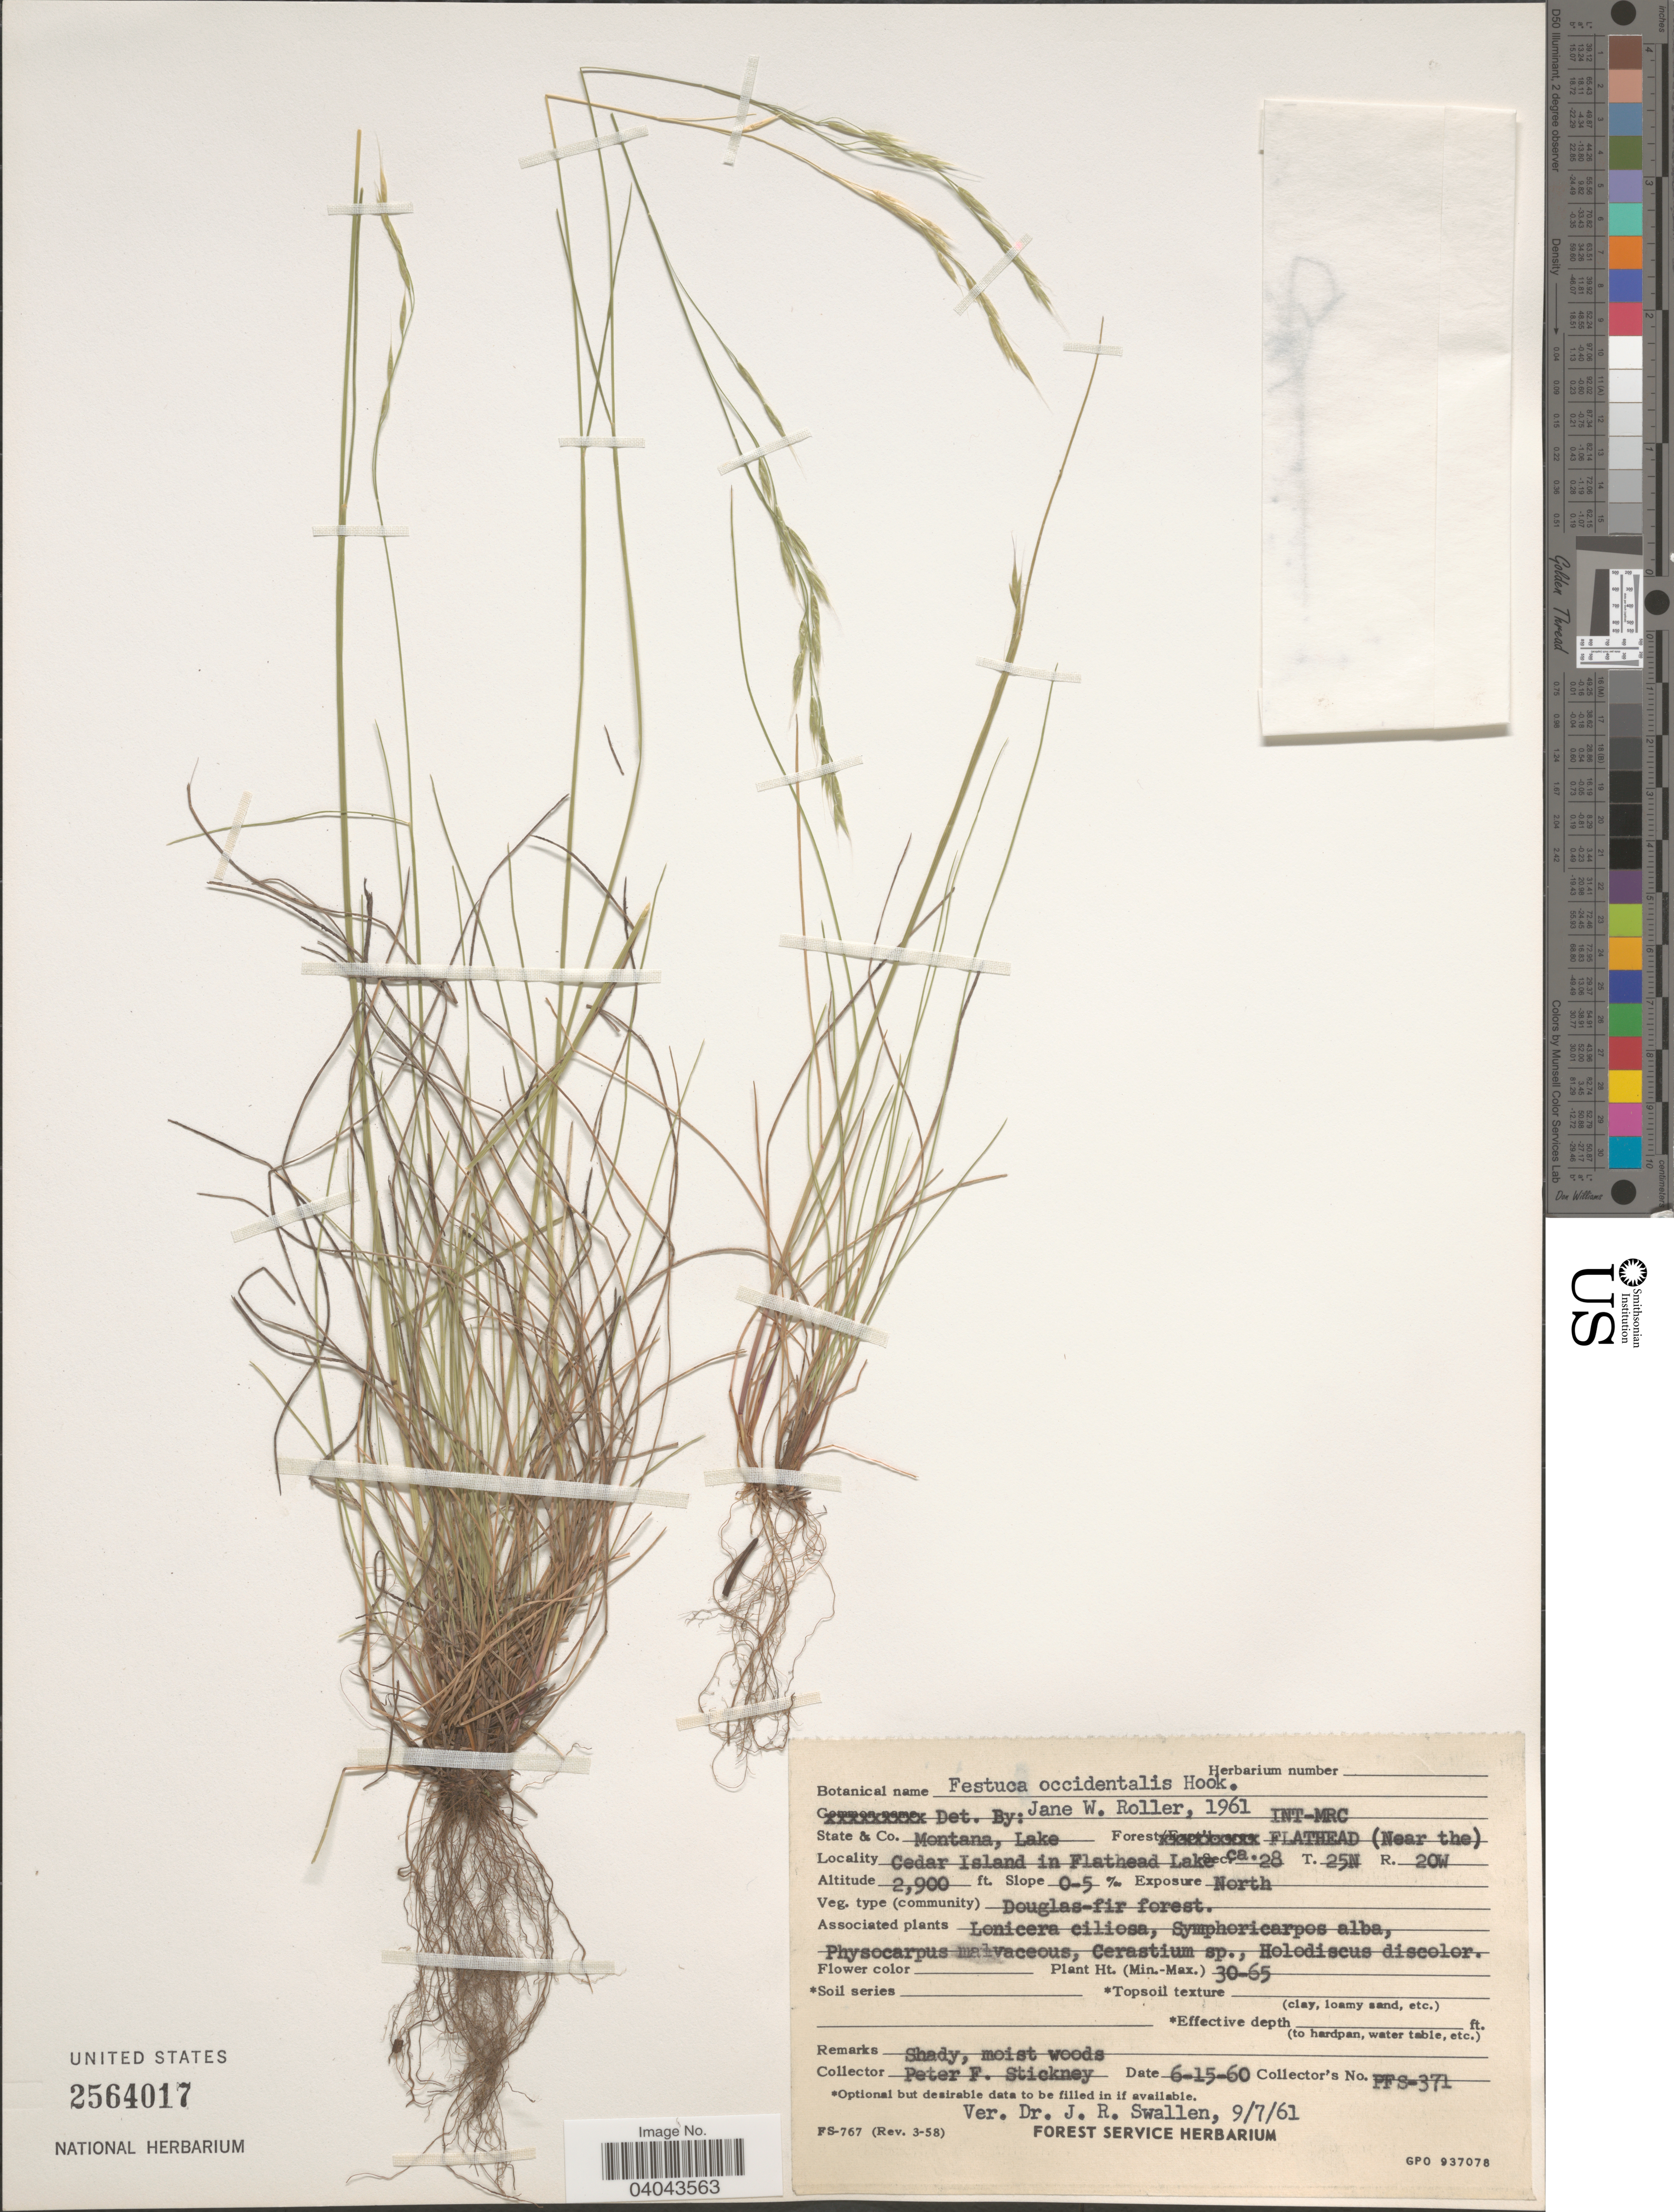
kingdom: Plantae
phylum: Tracheophyta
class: Liliopsida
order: Poales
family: Poaceae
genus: Festuca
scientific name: Festuca occidentalis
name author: Hook.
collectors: P. Stickney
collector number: PFS-371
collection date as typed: Transcribed d/m/y: 15/6/60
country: United States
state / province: Montana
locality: Montana, Lake. INT-MRC Flathead (Near the) Cedar Island in Flathead Lake ca 28 T. 25N R. 20W.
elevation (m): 884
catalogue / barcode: US 2564017